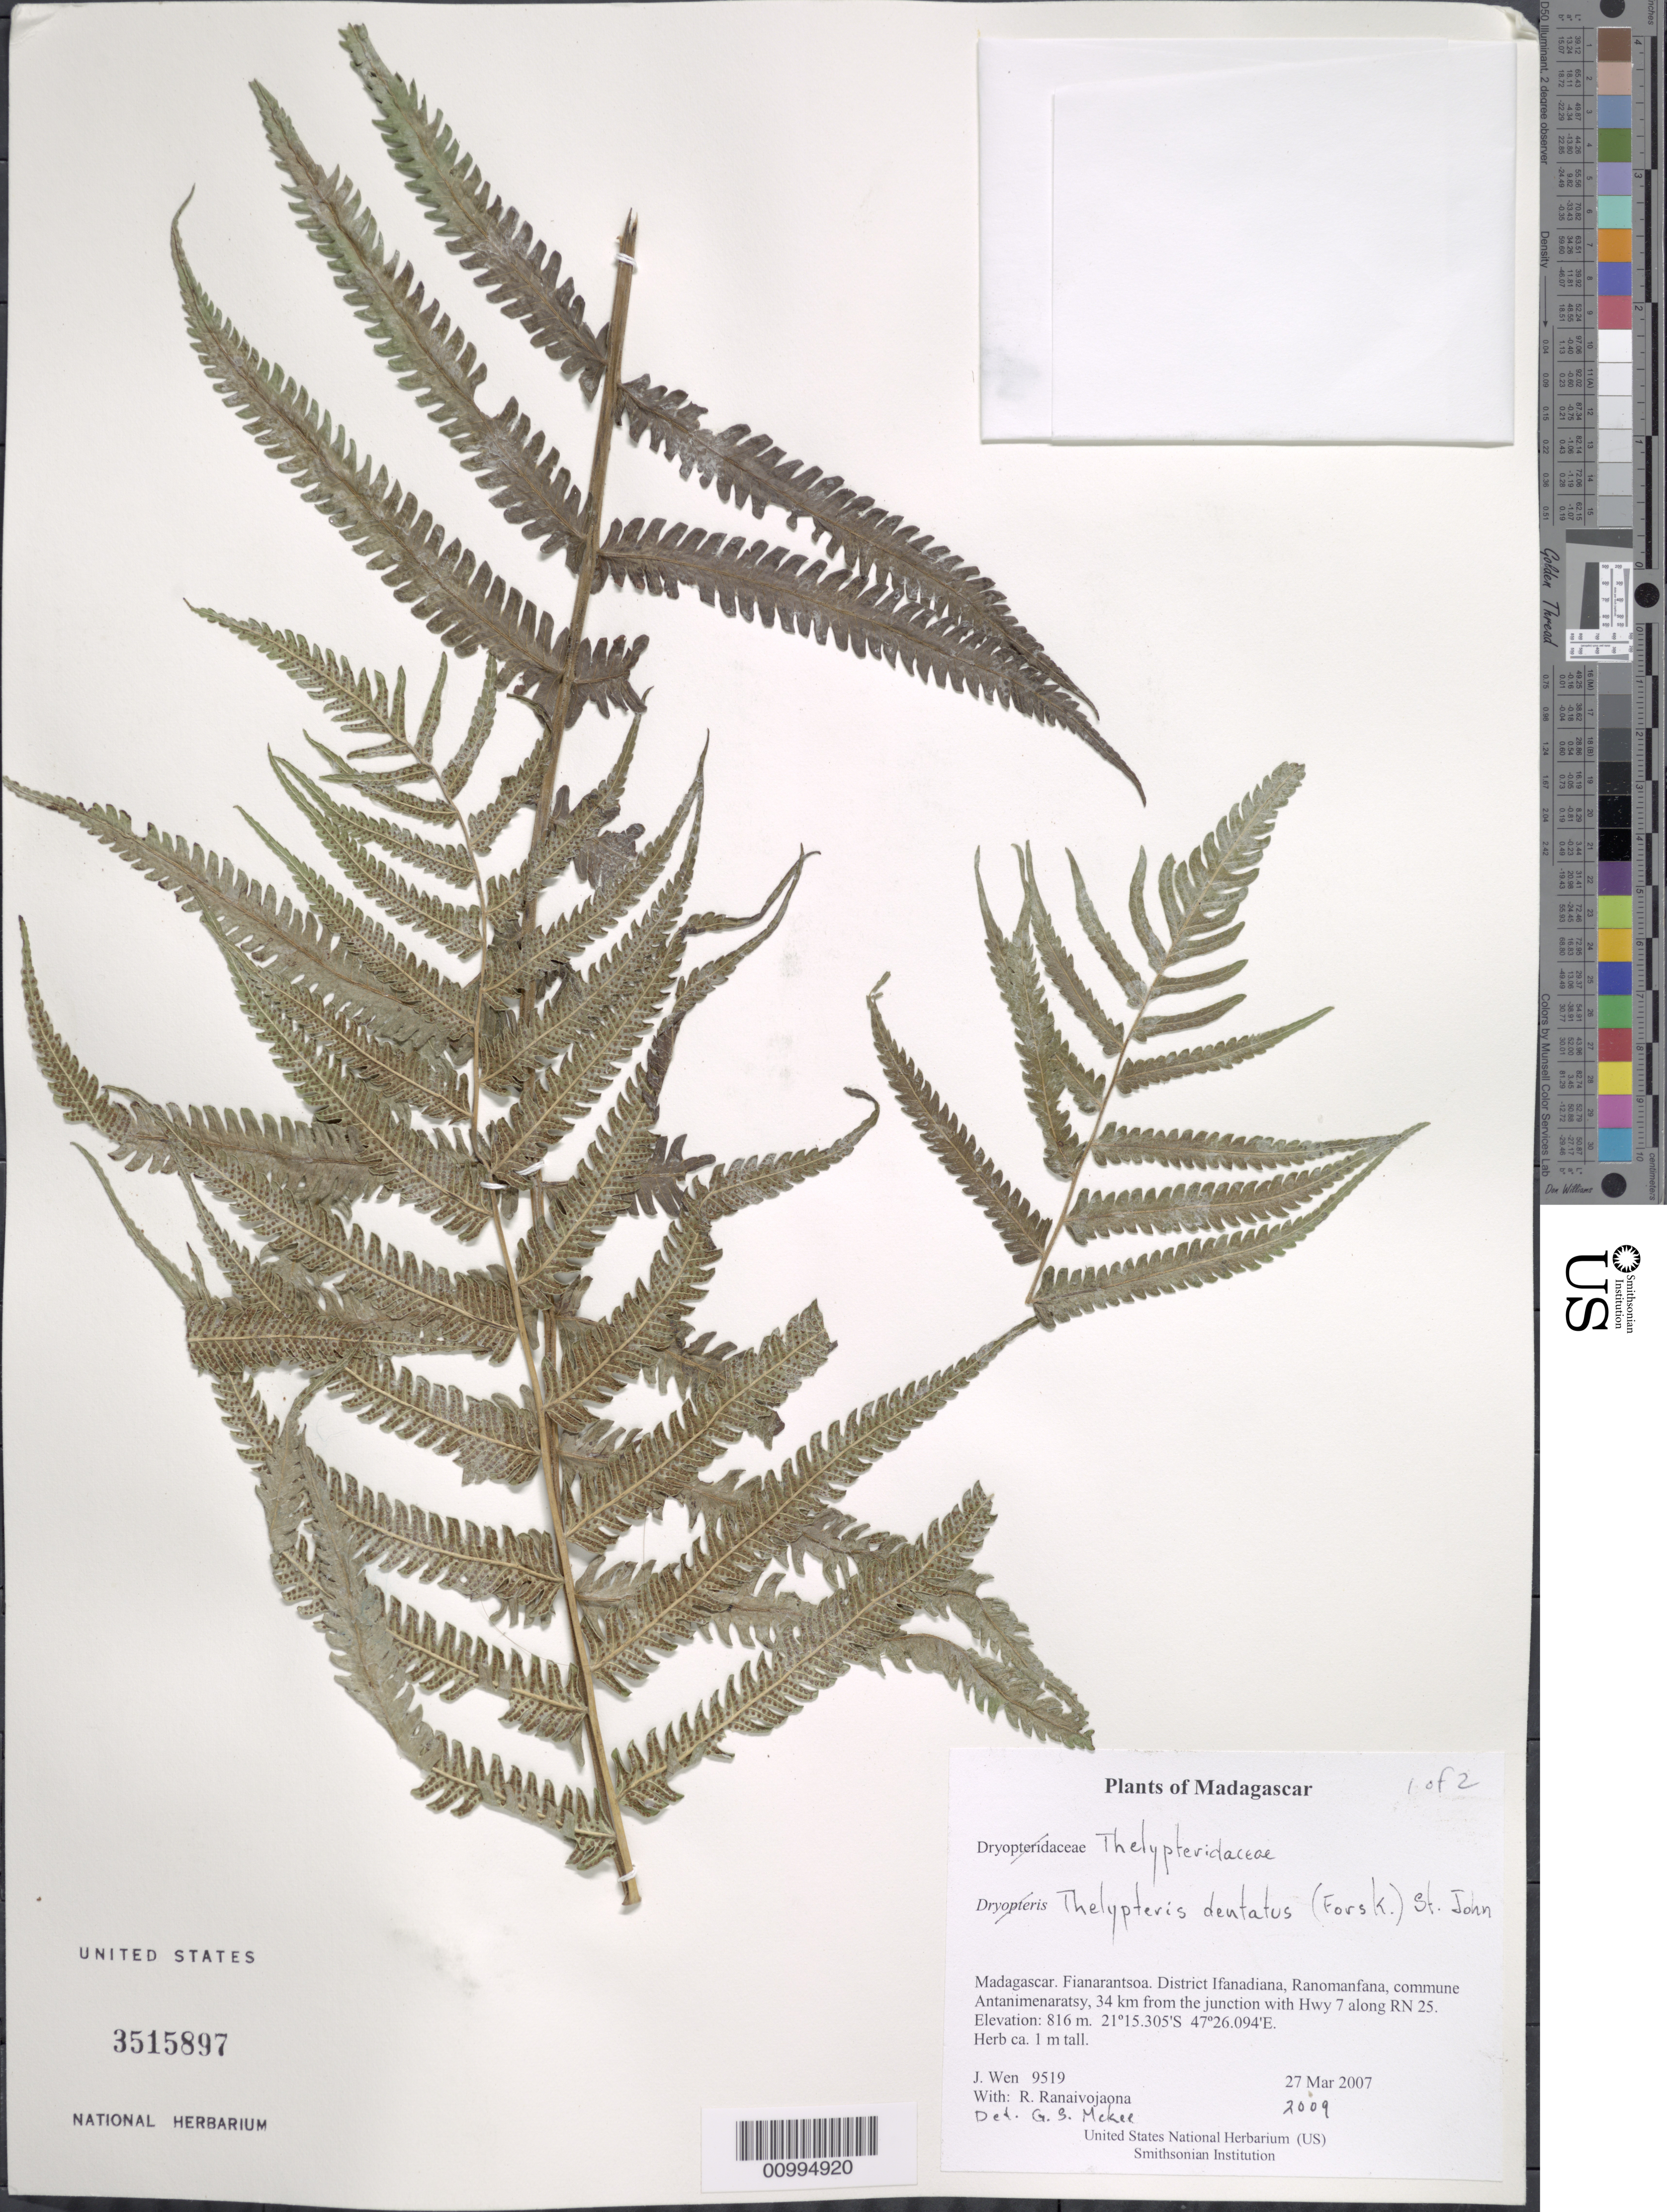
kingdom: Plantae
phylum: Tracheophyta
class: Polypodiopsida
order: Polypodiales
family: Thelypteridaceae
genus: Christella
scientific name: Christella dentata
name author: (Forssk.) Brownsey & Jermy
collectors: J. Wen & R. Ranaivojaona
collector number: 9519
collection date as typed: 27 Mar 2007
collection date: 2007-03-27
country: Madagascar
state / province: Vatovavy Fitovinany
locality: District Ifanadiana, Ranomanfana, commune Antanimenaratsy, 34 km from the junction with Hwy 7 along RN 25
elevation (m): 816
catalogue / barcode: US 3515897